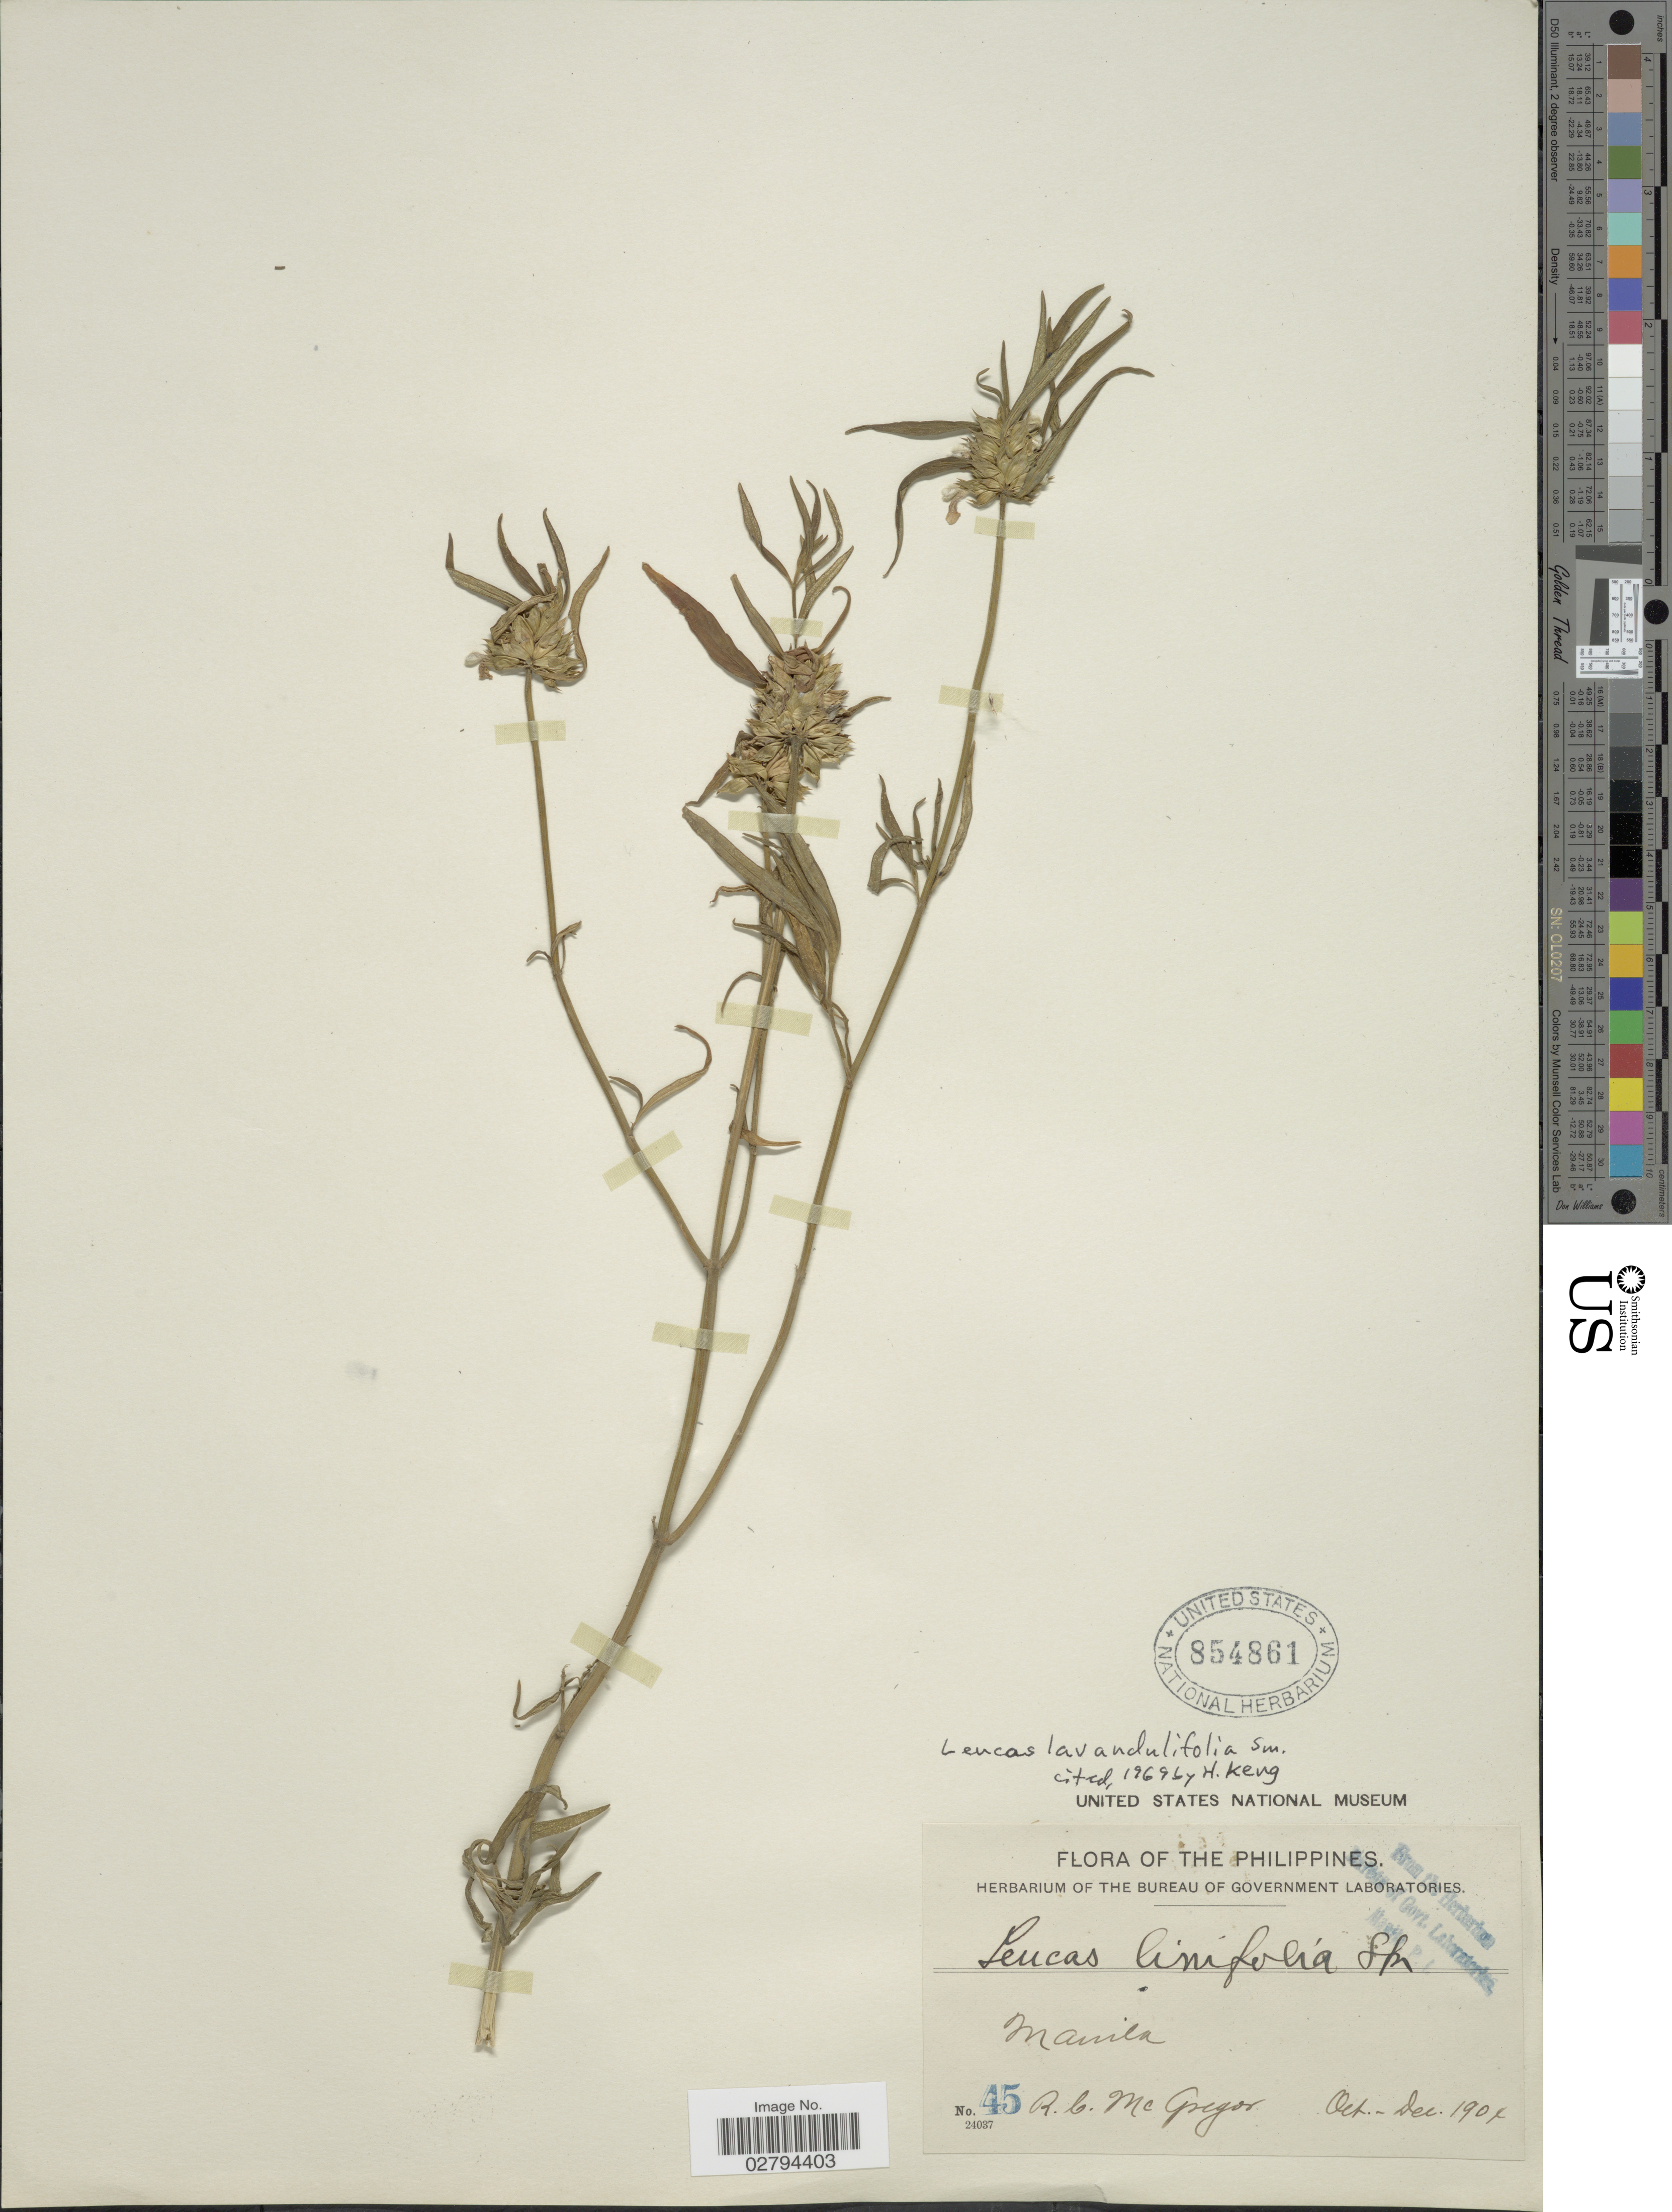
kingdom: Plantae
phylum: Tracheophyta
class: Magnoliopsida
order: Lamiales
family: Lamiaceae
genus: Leucas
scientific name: Leucas lavandulifolia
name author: Small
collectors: R. C. McGregor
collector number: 45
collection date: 1901-10/1901-12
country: Philippines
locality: Manila.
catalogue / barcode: US 854861